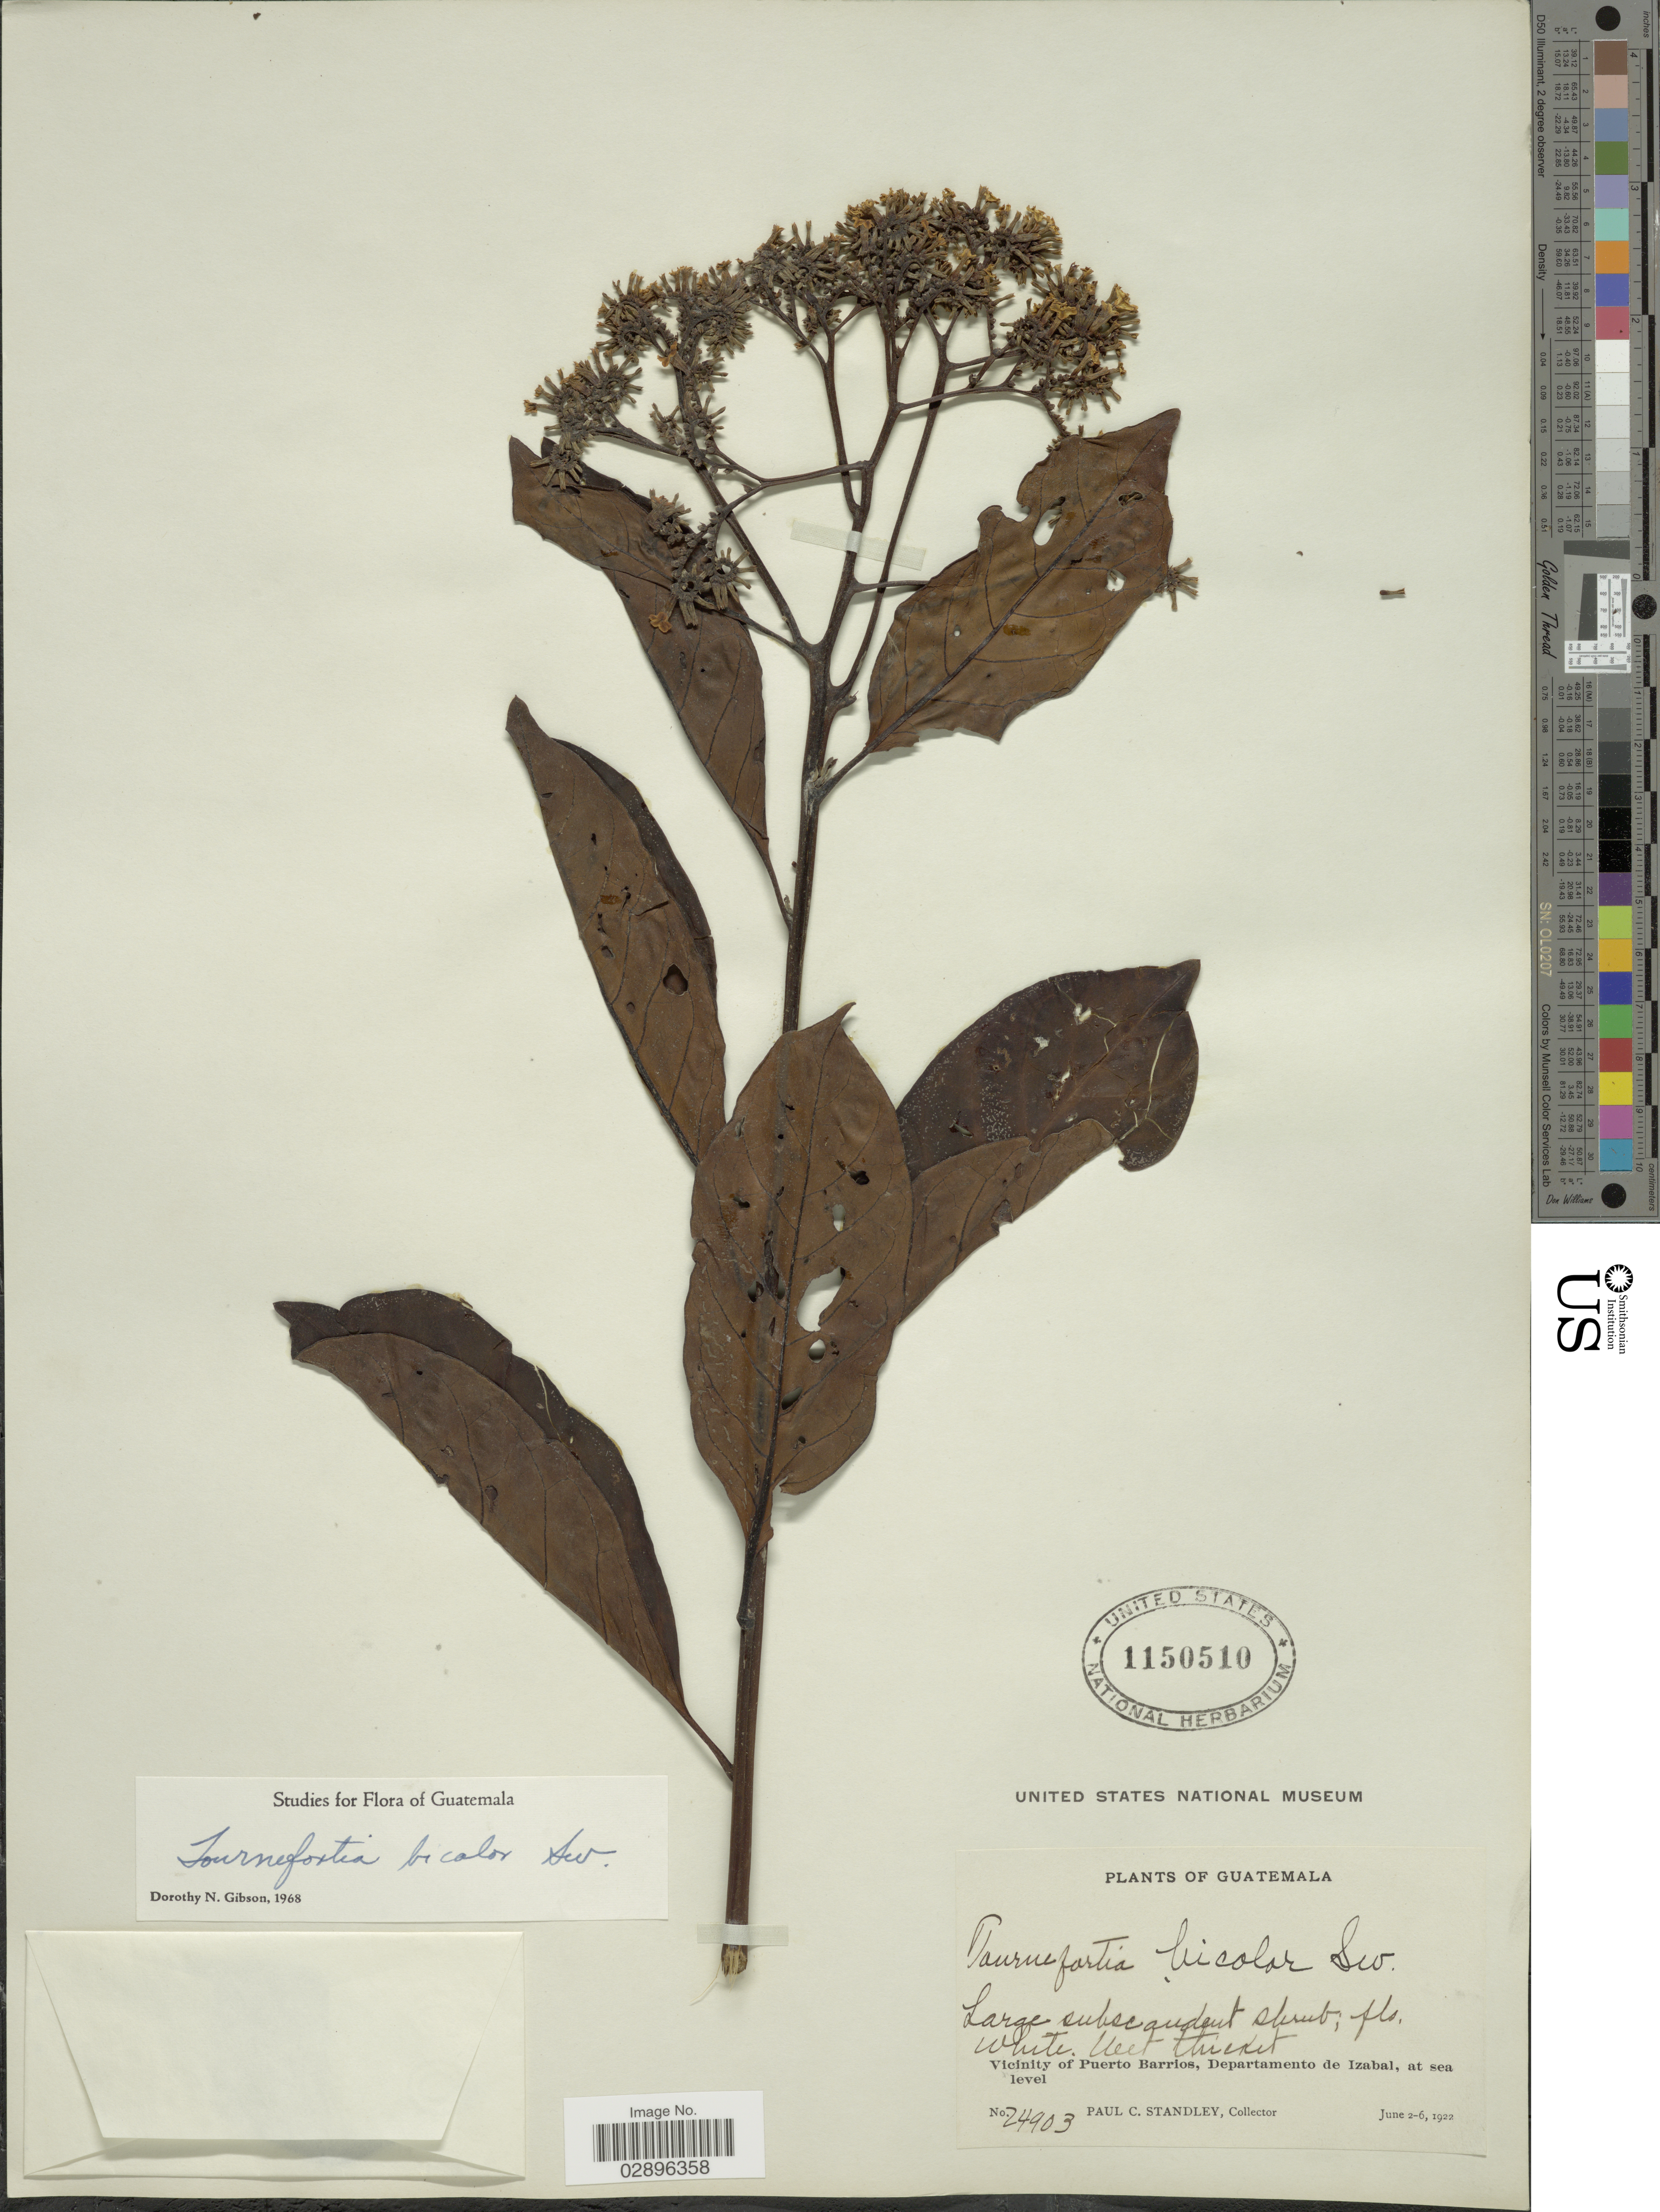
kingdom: Plantae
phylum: Tracheophyta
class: Magnoliopsida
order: Boraginales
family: Heliotropiaceae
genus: Tournefortia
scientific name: Tournefortia bicolor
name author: Sw.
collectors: P. C. Standley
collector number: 24903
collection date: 1922-06-02/1922-06-06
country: Guatemala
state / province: Izabal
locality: Vicinity of Puerto Barrios, Departamento de Izabal.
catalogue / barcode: US 1150510